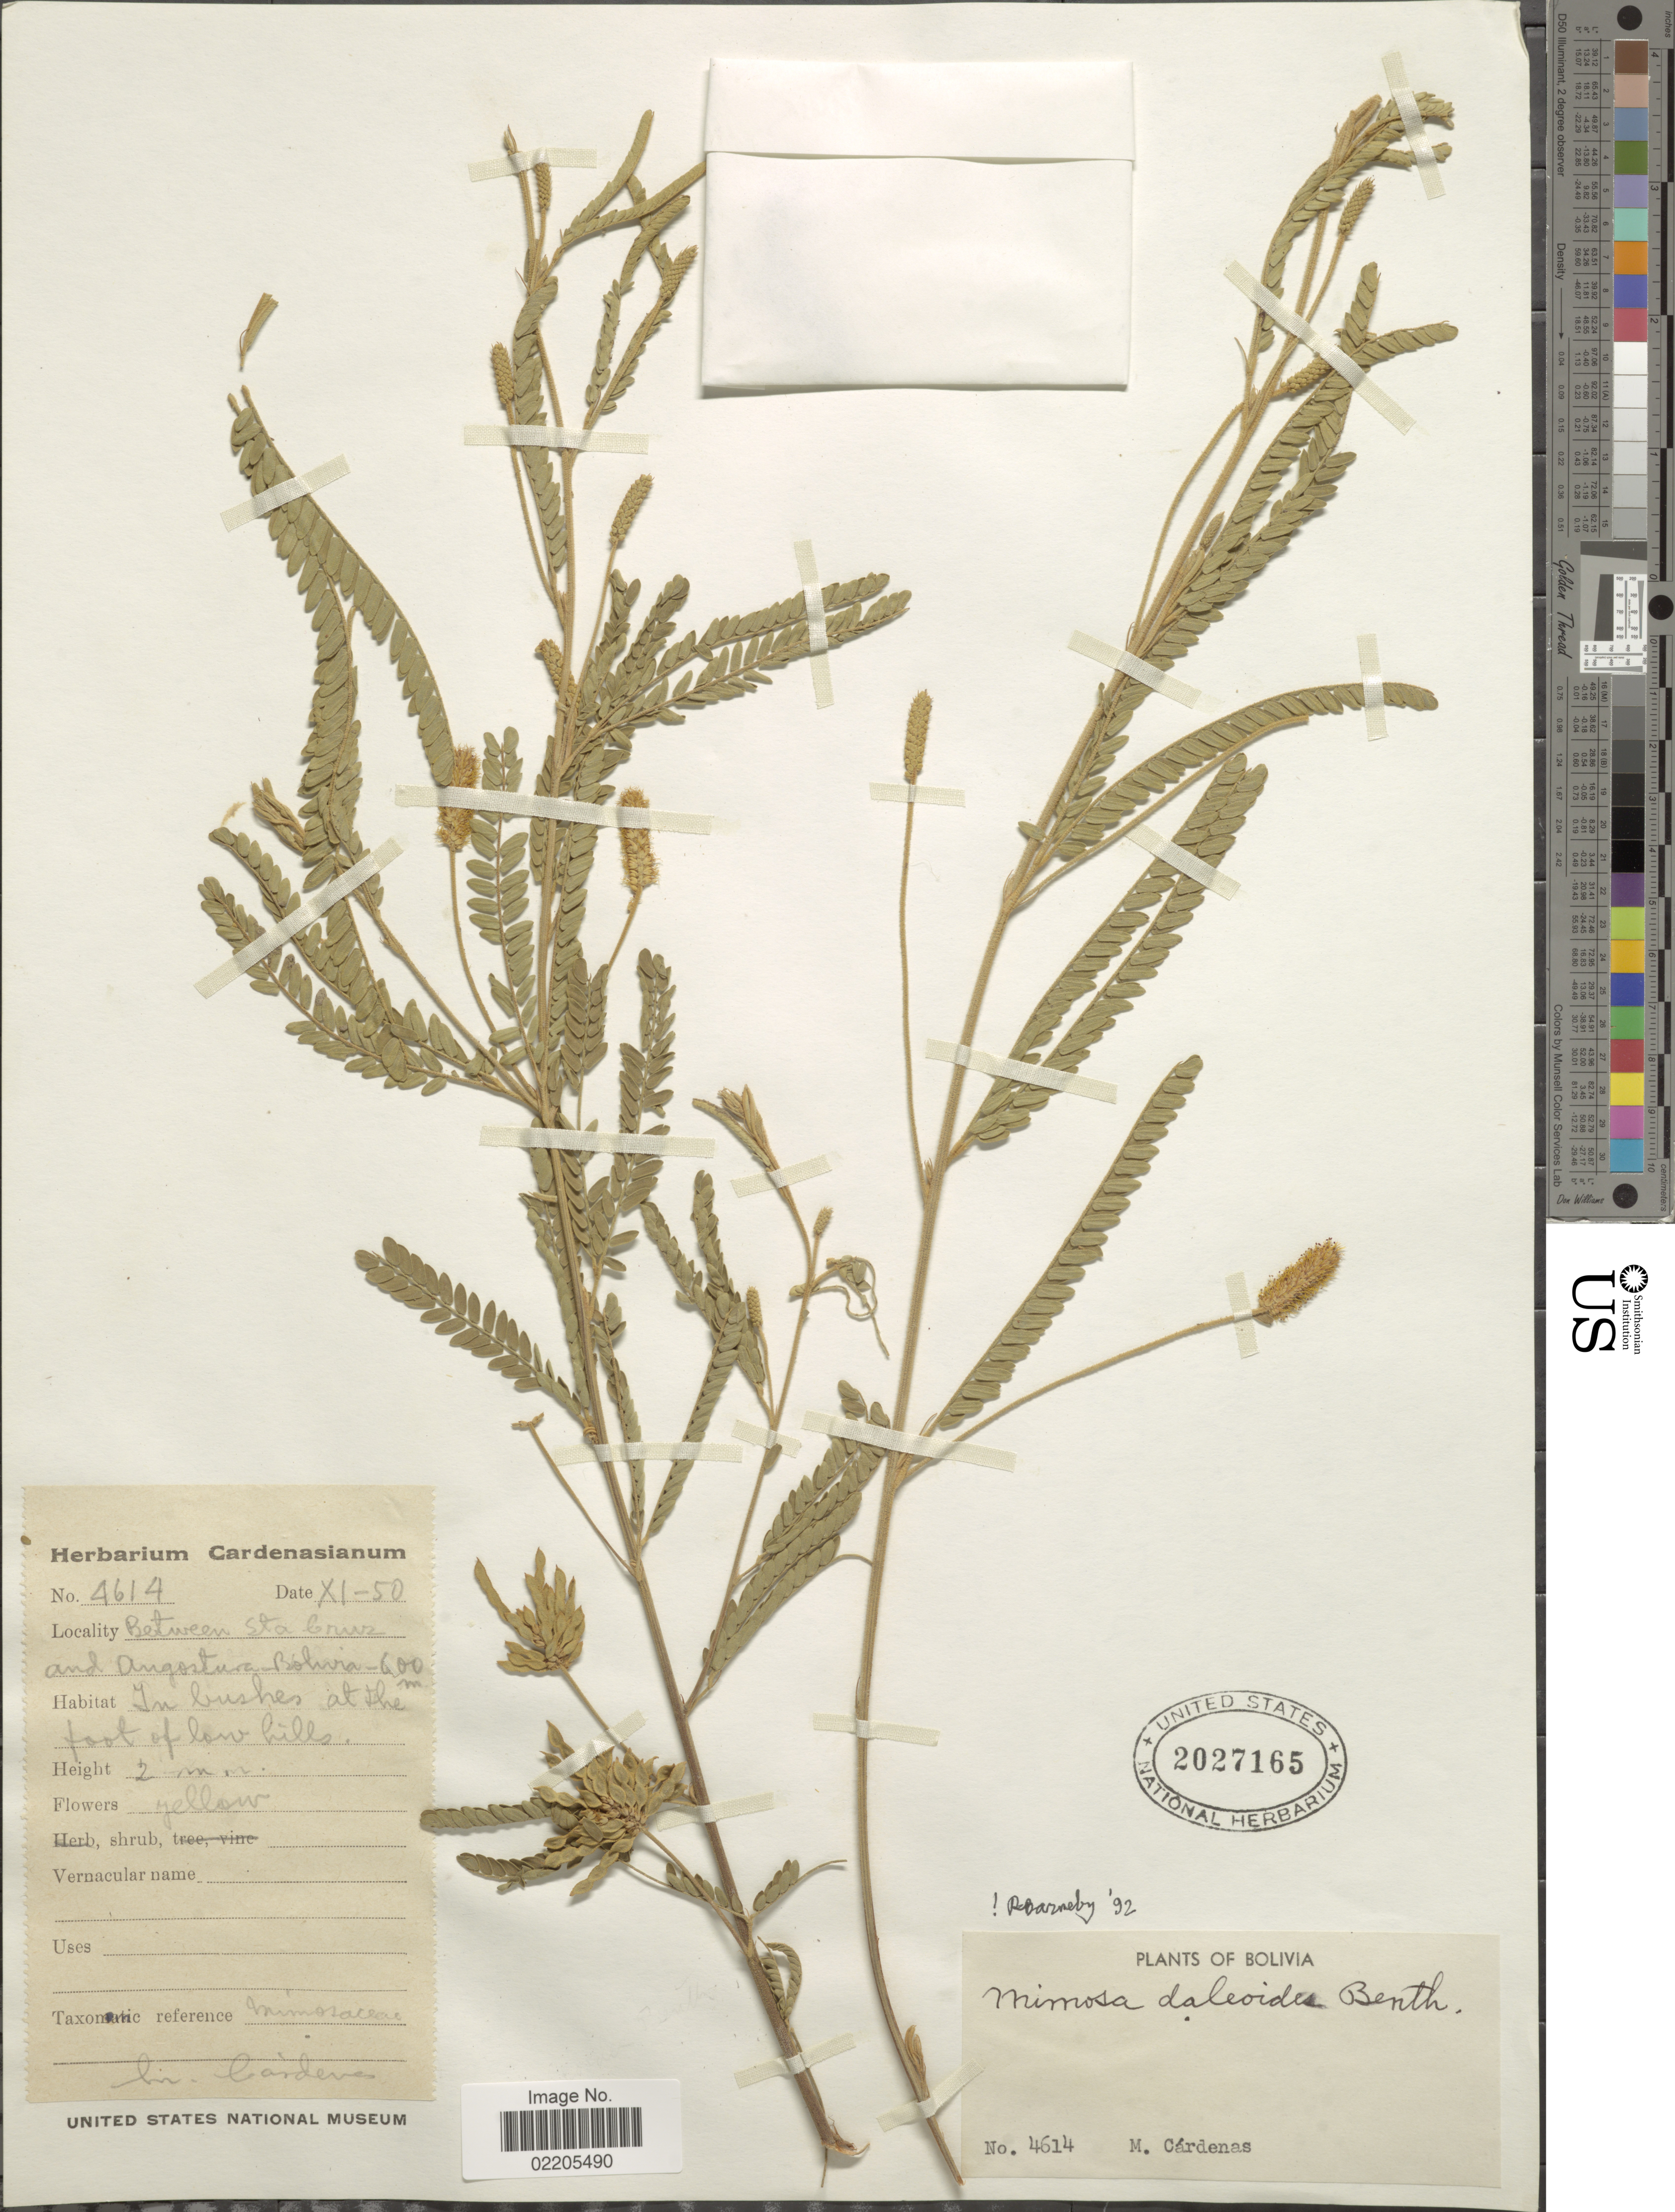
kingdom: Plantae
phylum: Tracheophyta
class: Magnoliopsida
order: Fabales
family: Fabaceae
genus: Mimosa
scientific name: Mimosa daleoides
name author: Benth.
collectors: M. Cárdenas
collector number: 4614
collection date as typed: Transcribed d/m/y: /11/50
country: Bolivia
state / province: Santa Cruz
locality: Between Sta Cruz and Angostura. At the foot of low hills.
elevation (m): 600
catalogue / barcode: US 2027165